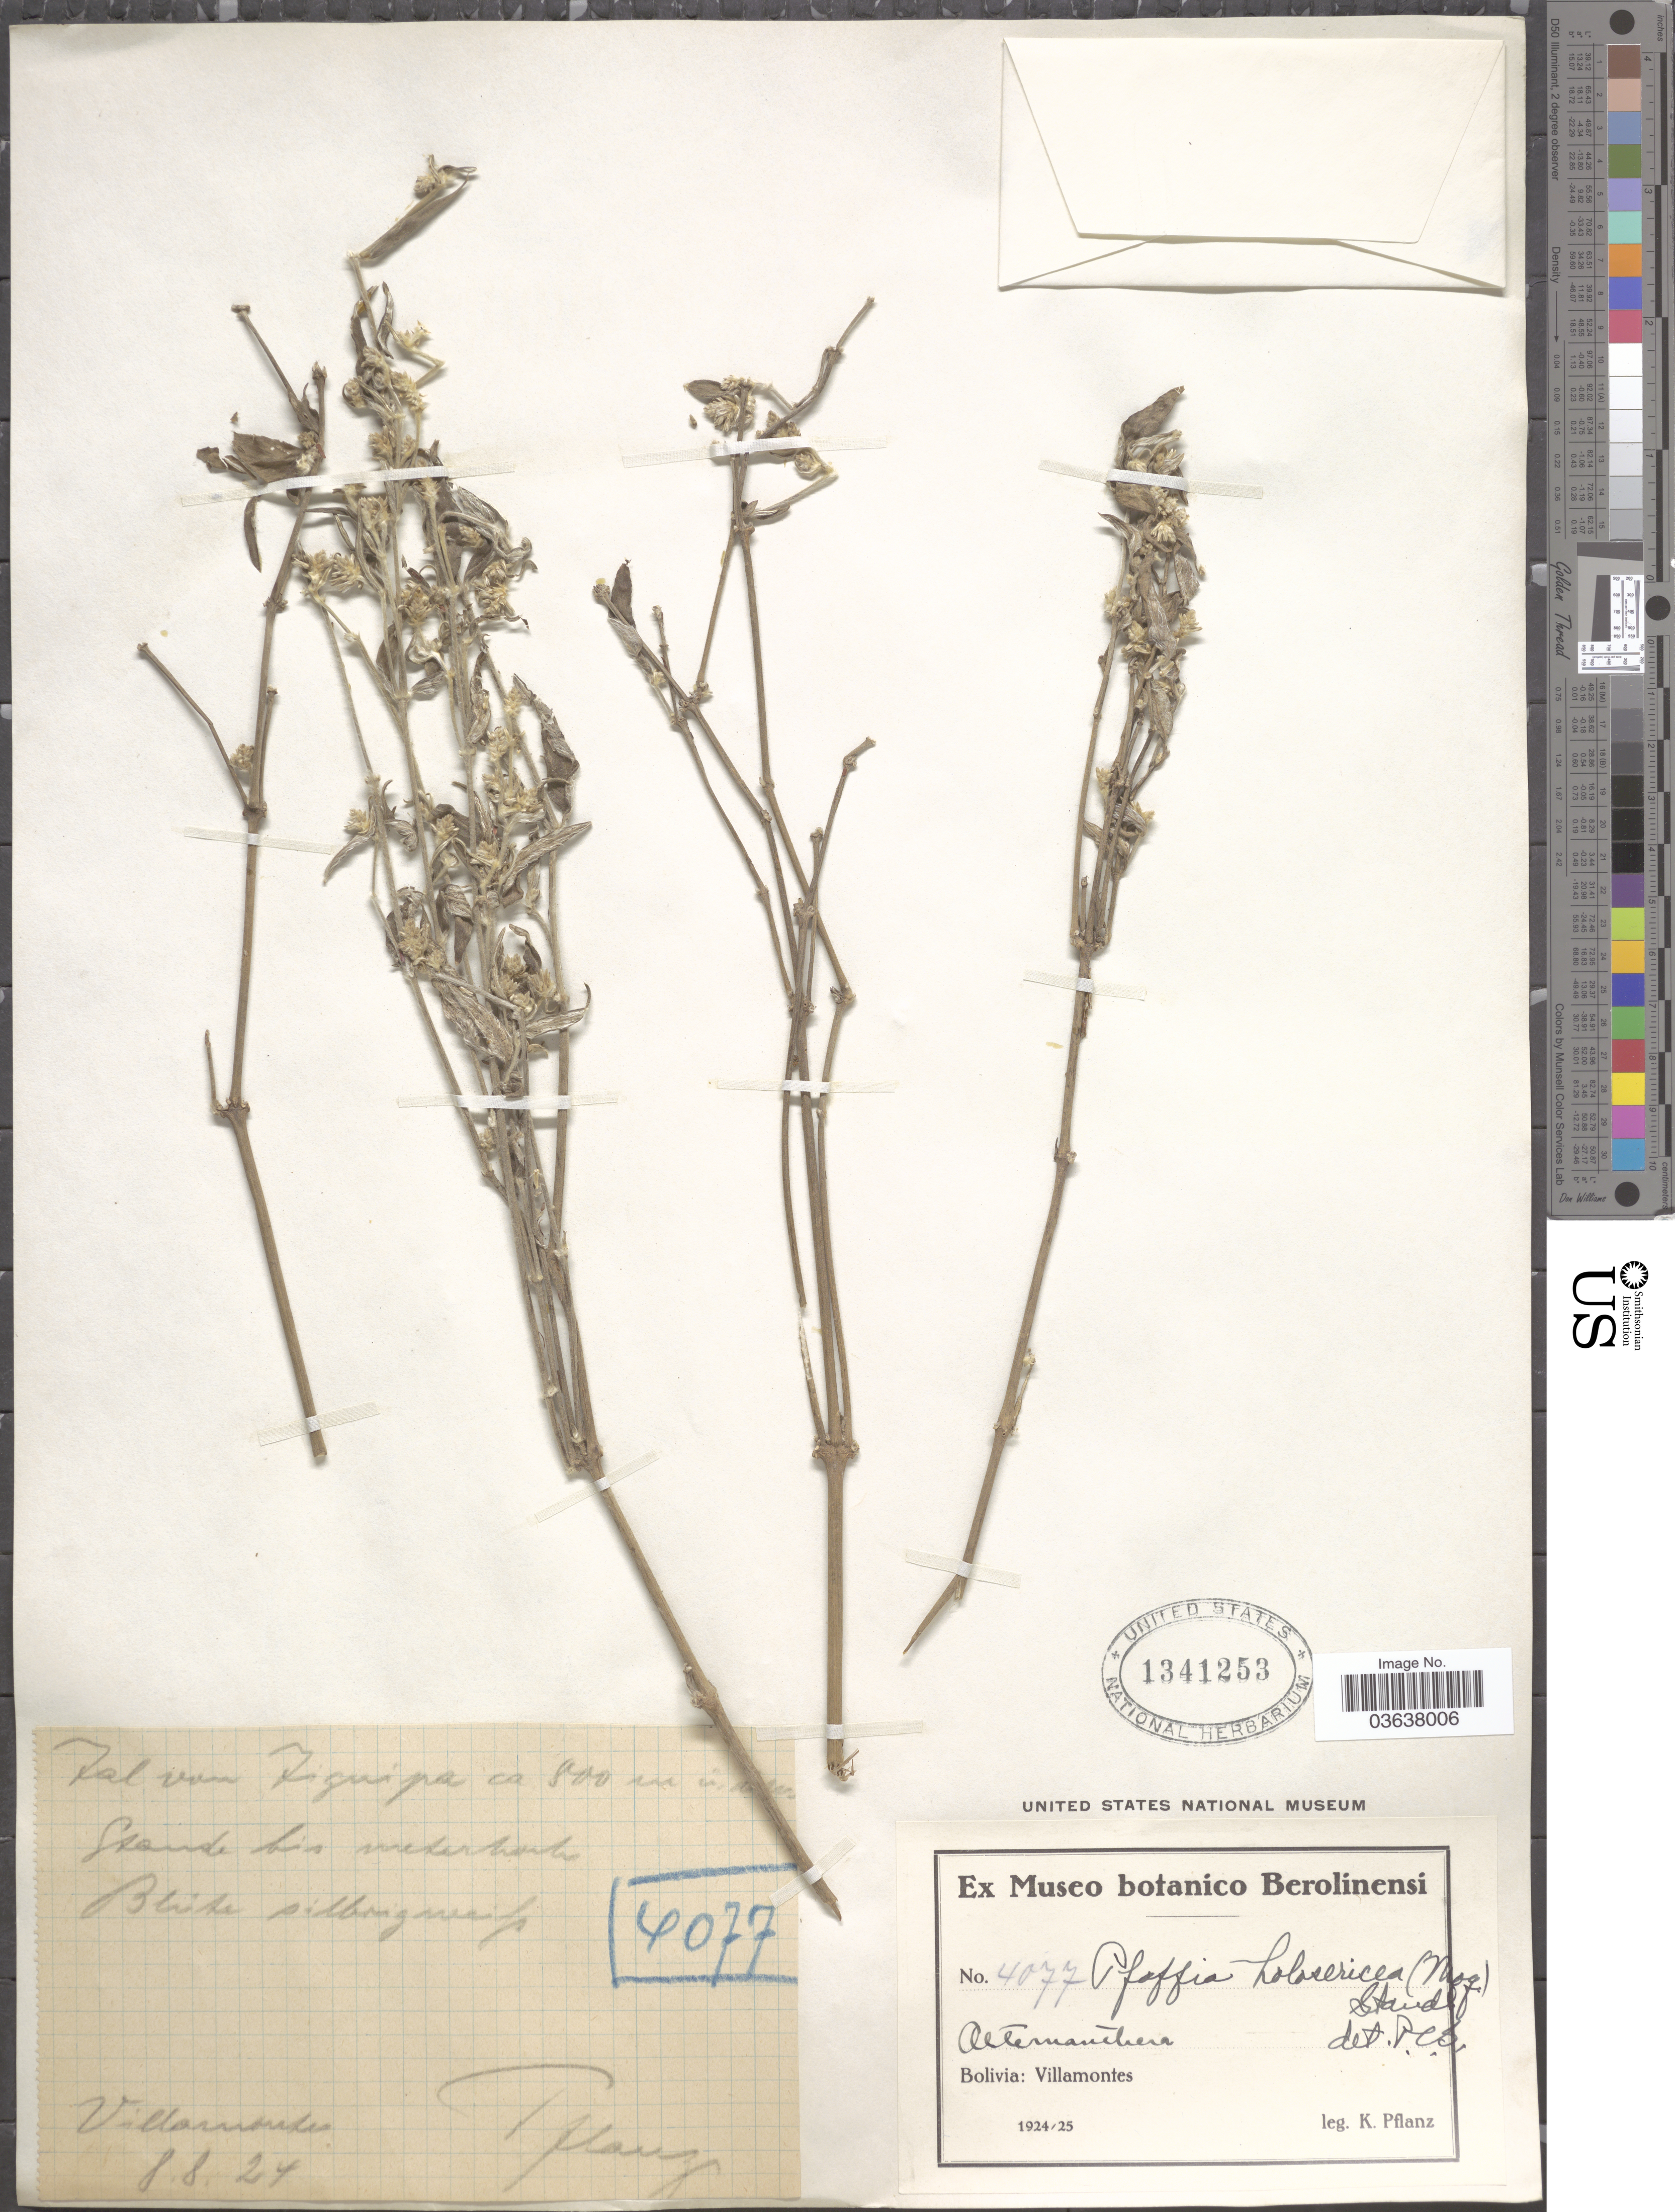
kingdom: Plantae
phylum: Tracheophyta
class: Magnoliopsida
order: Caryophyllales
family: Amaranthaceae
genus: Gomphrena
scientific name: Gomphrena holosericea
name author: (Mart.) Moq.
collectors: K. Pflanz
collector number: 4077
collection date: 1924-08-08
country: Bolivia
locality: Villamontes.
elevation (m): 800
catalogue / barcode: US 1341253